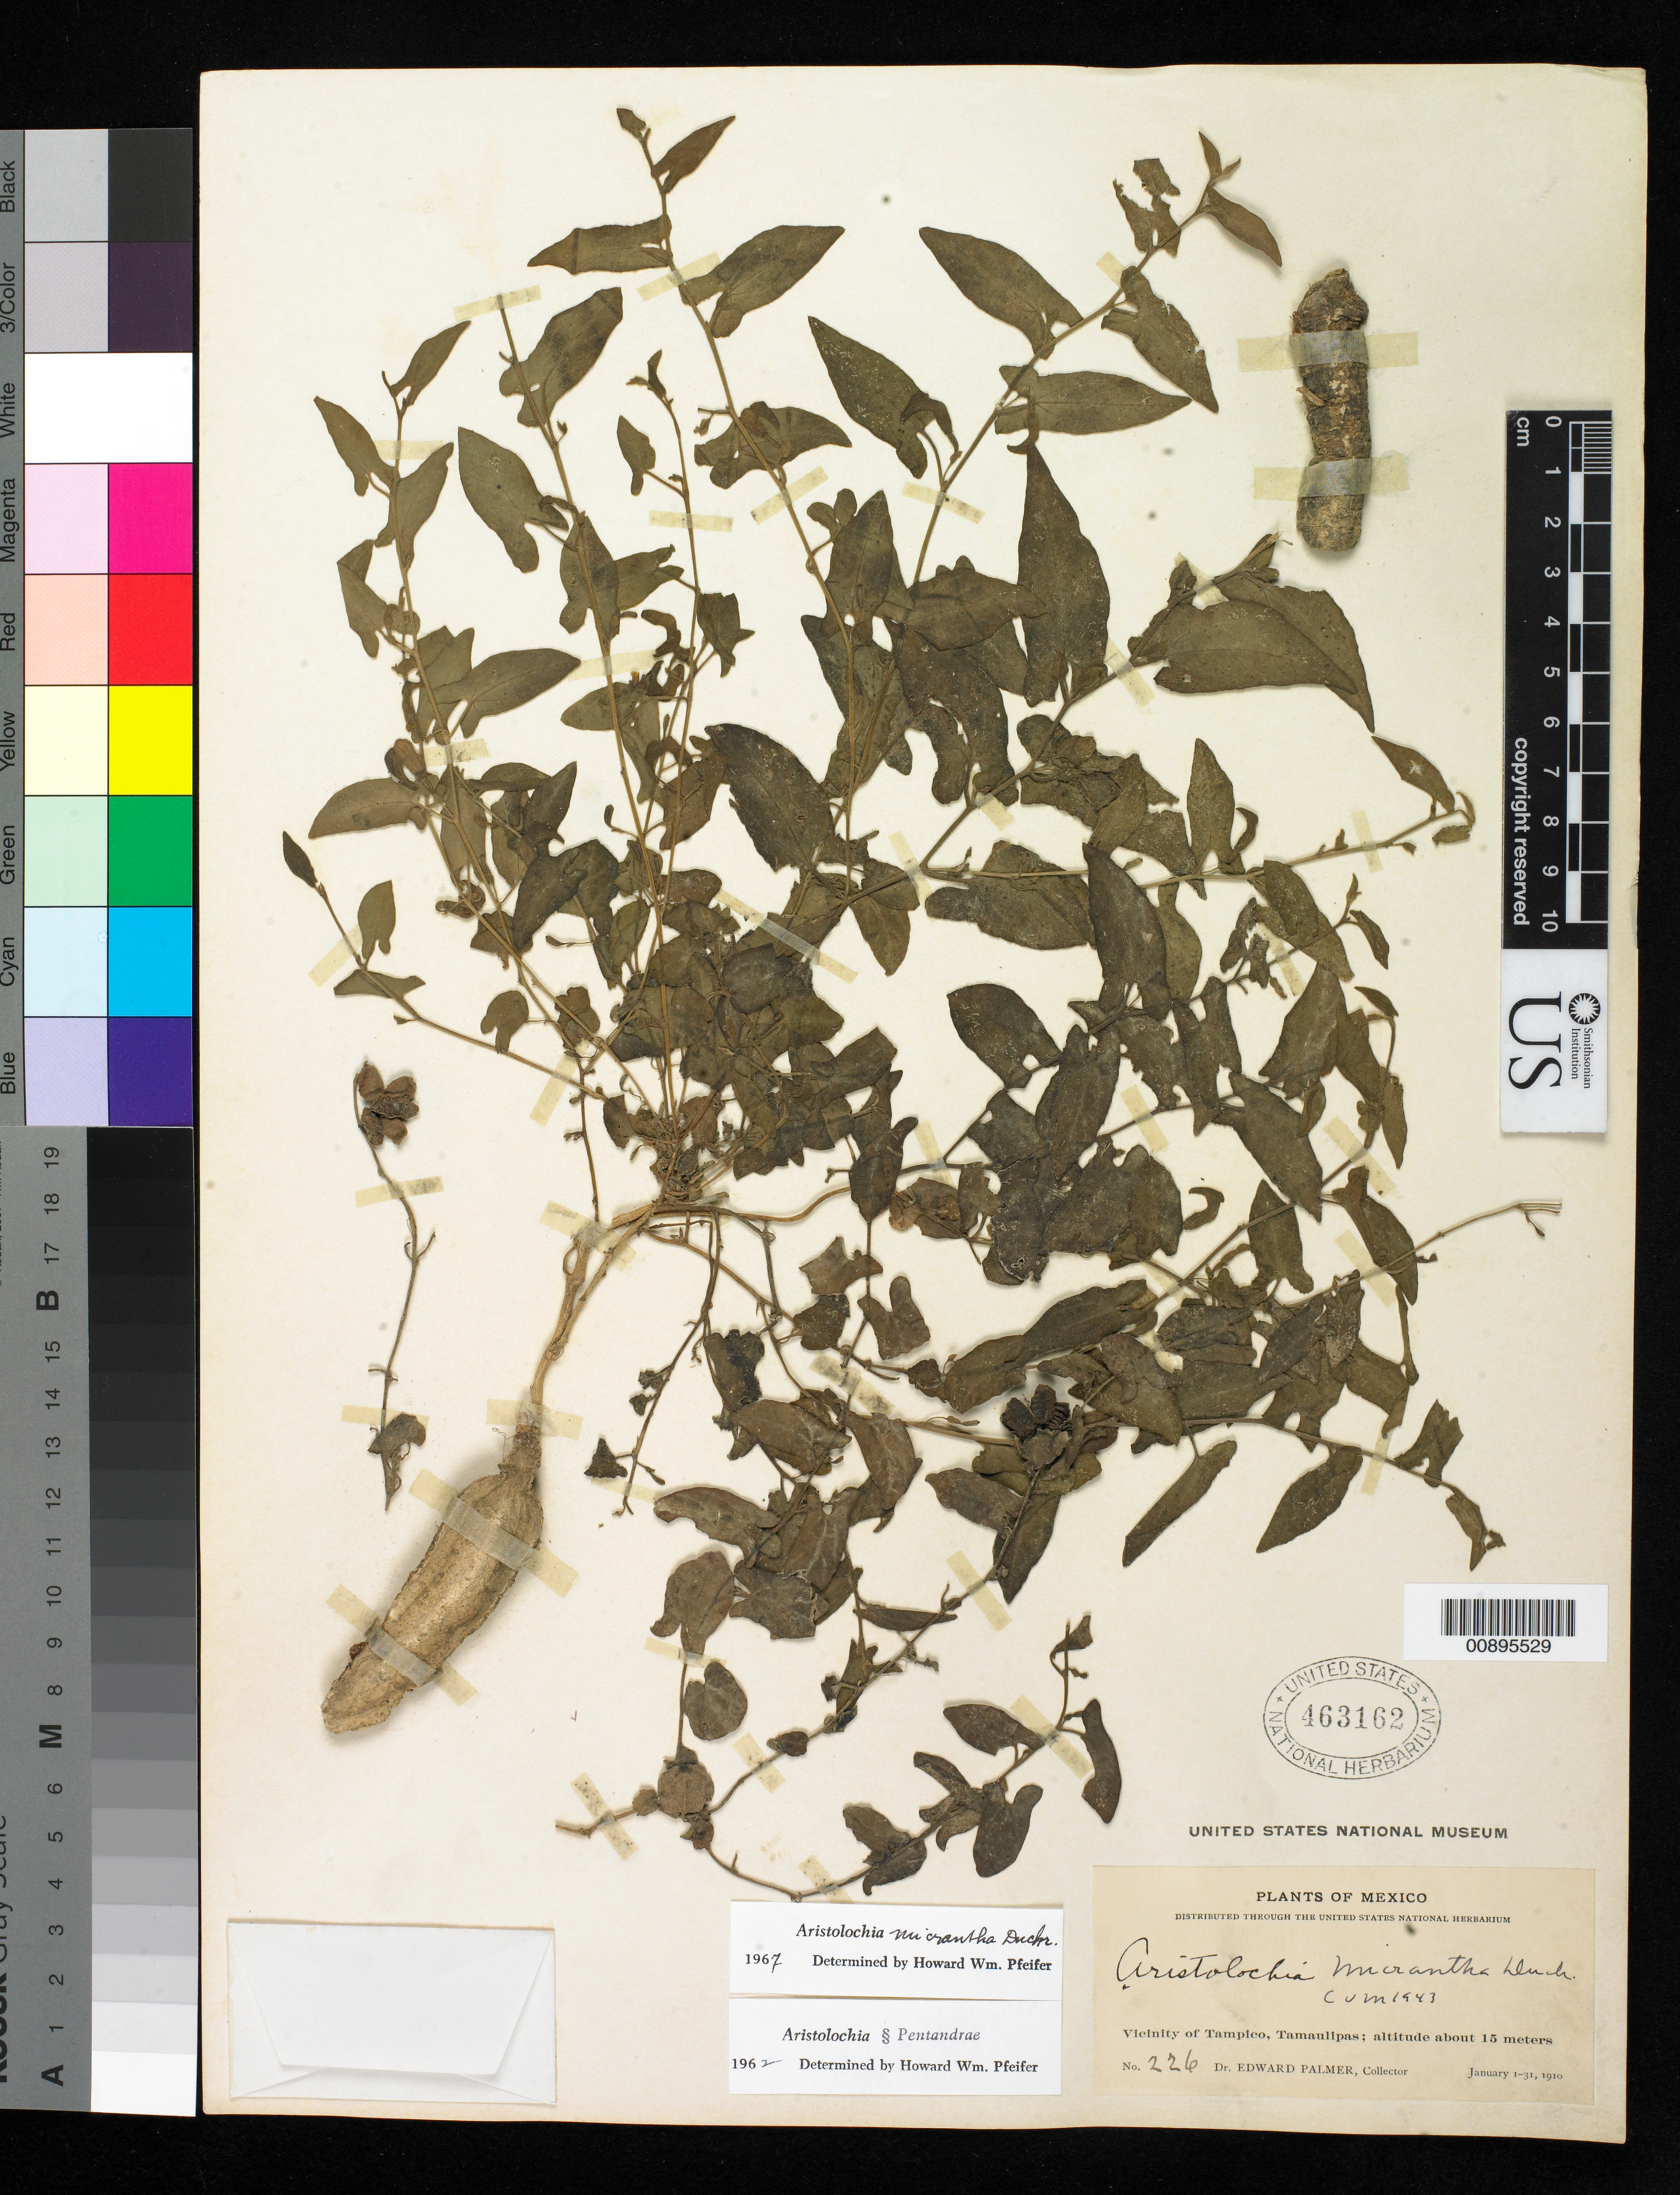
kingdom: Plantae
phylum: Tracheophyta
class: Magnoliopsida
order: Piperales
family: Aristolochiaceae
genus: Aristolochia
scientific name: Aristolochia micrantha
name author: Duch.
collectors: E. Palmer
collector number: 226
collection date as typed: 01 Jan 1910 to 31 Jan 1910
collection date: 1910-01-01/1910-01-31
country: Mexico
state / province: Tamaulipas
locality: Vicinity of Tampico, Tamaulipas.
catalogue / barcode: US 463162